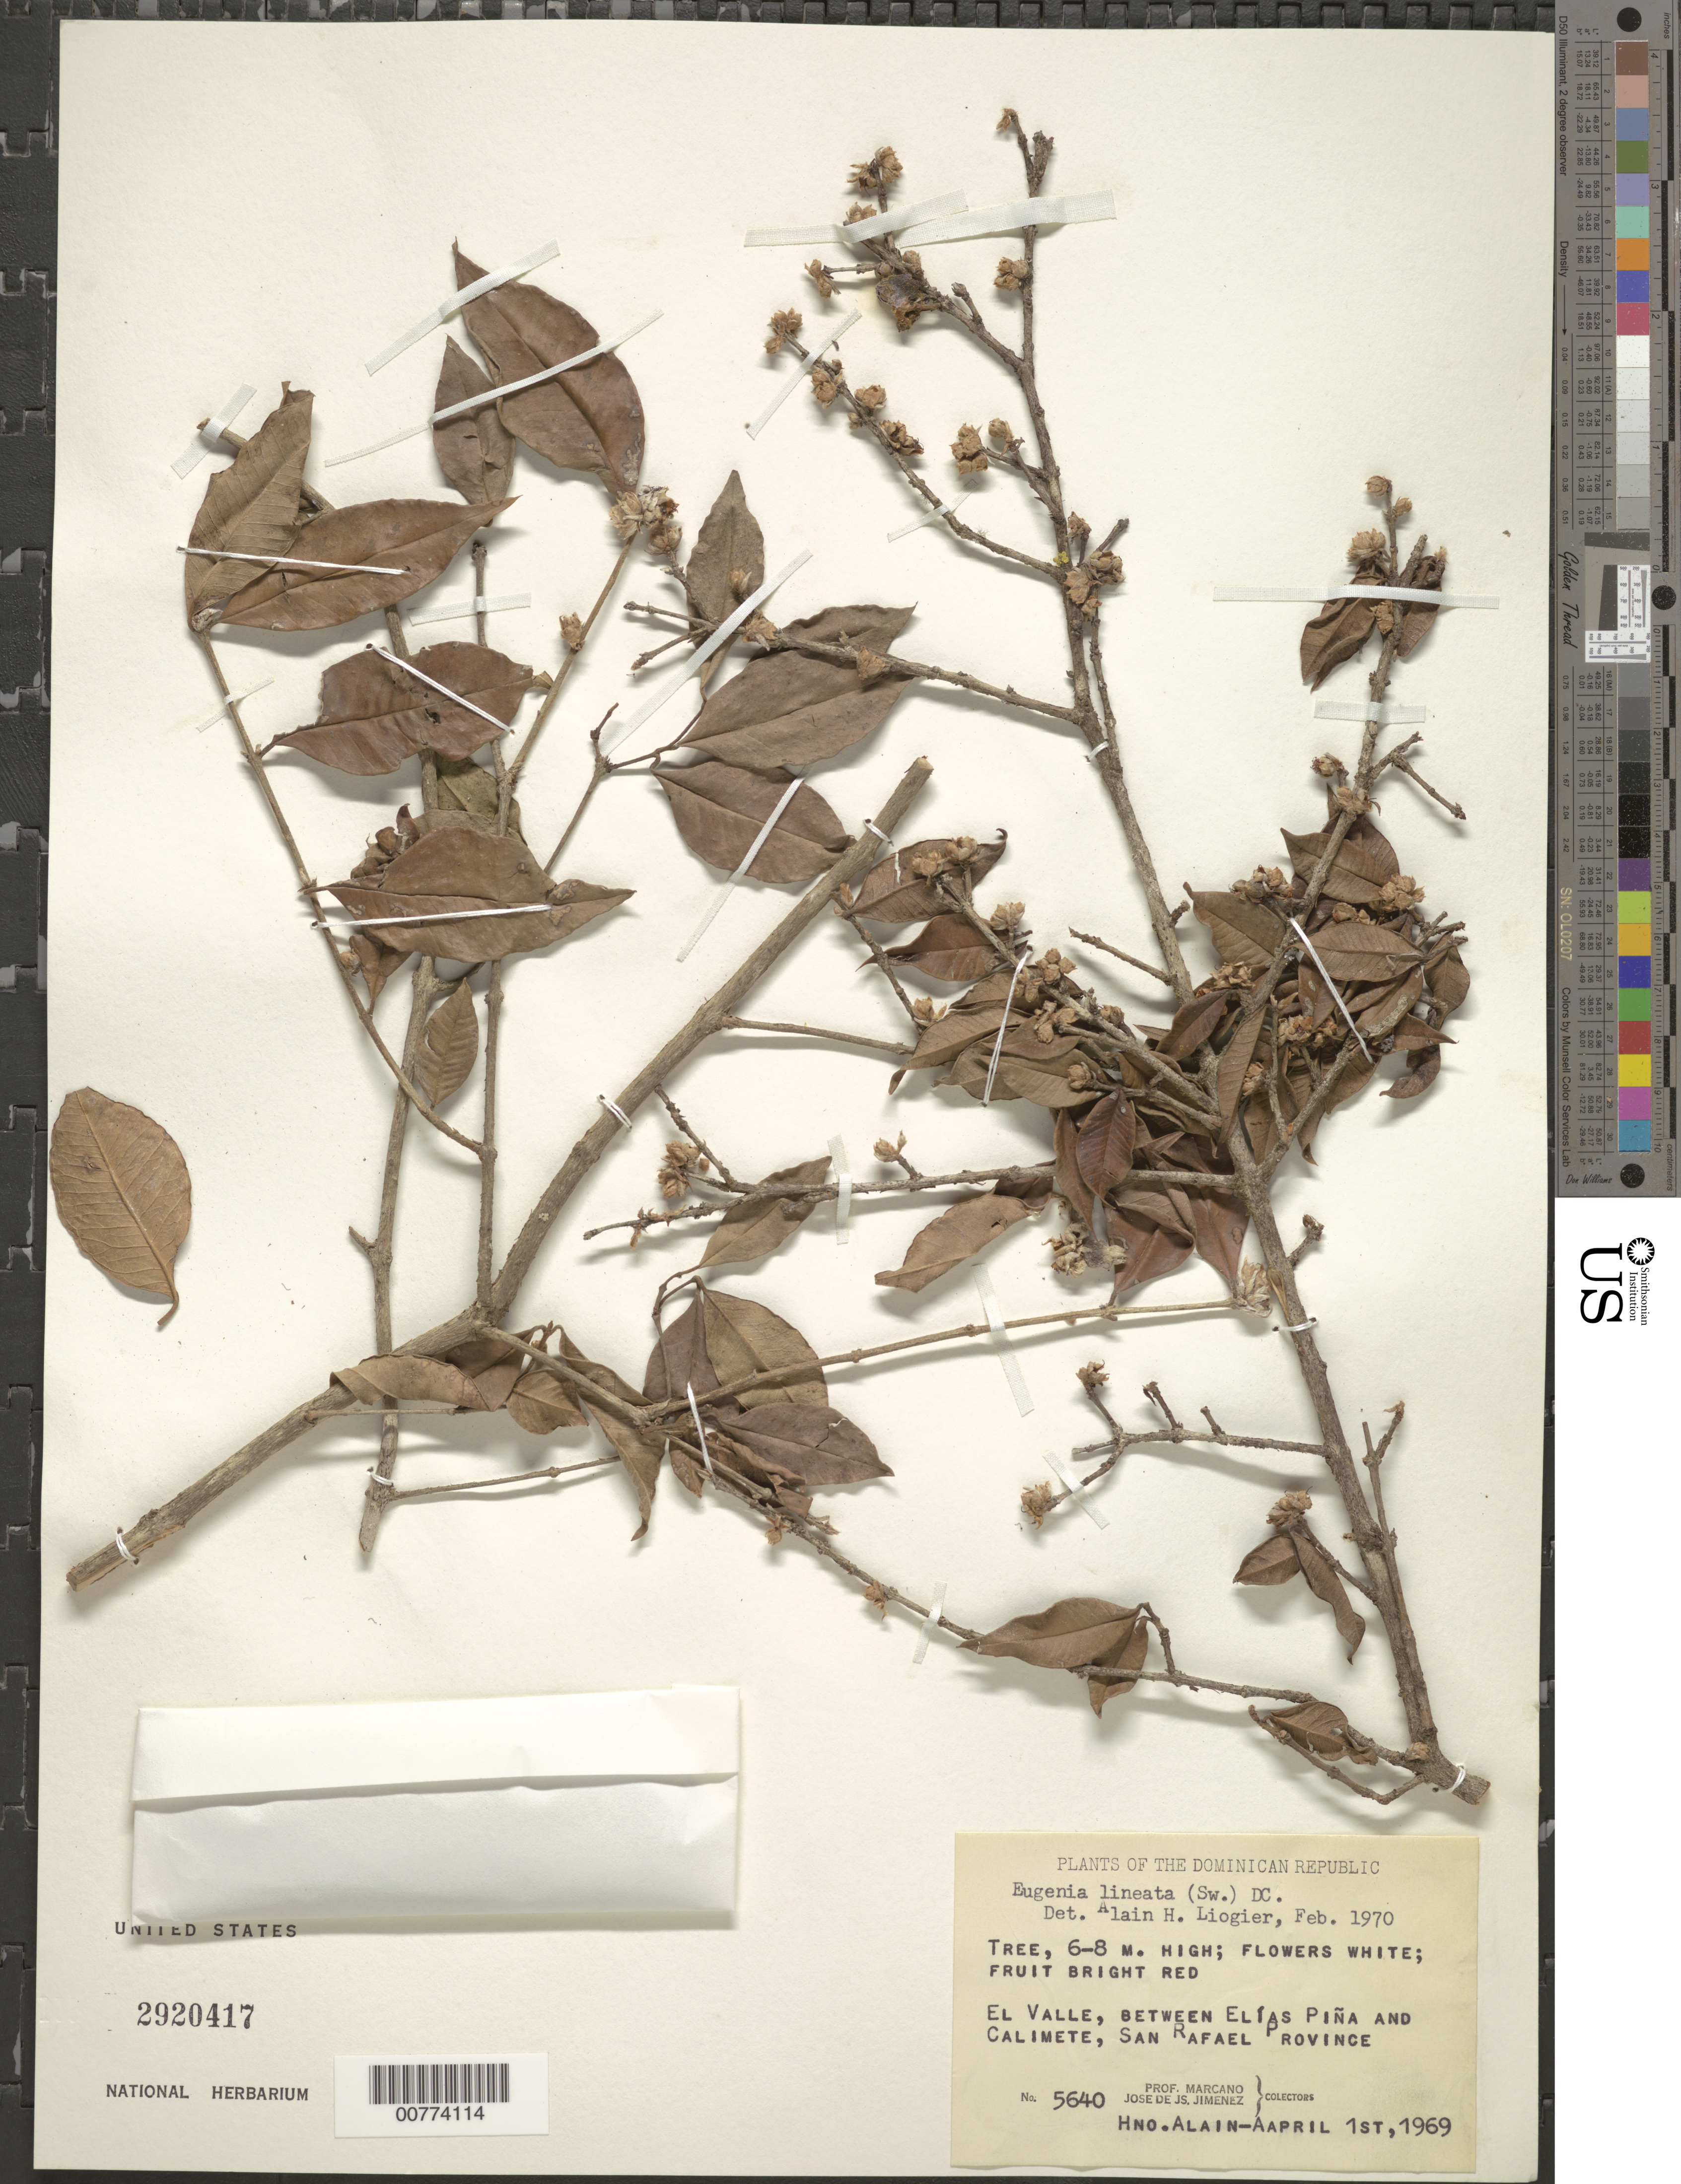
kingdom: Plantae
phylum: Tracheophyta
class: Magnoliopsida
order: Myrtales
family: Myrtaceae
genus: Eugenia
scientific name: Eugenia lineata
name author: (Sw.) DC.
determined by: Liogier, Alain H.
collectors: A. H. Liogier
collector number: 5640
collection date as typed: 01 Apr 1969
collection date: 1969-04-01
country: Dominican Republic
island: Hispaniola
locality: San Rafael Province, El Valle, between Elías Piña and Calimete.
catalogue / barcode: US 2920417